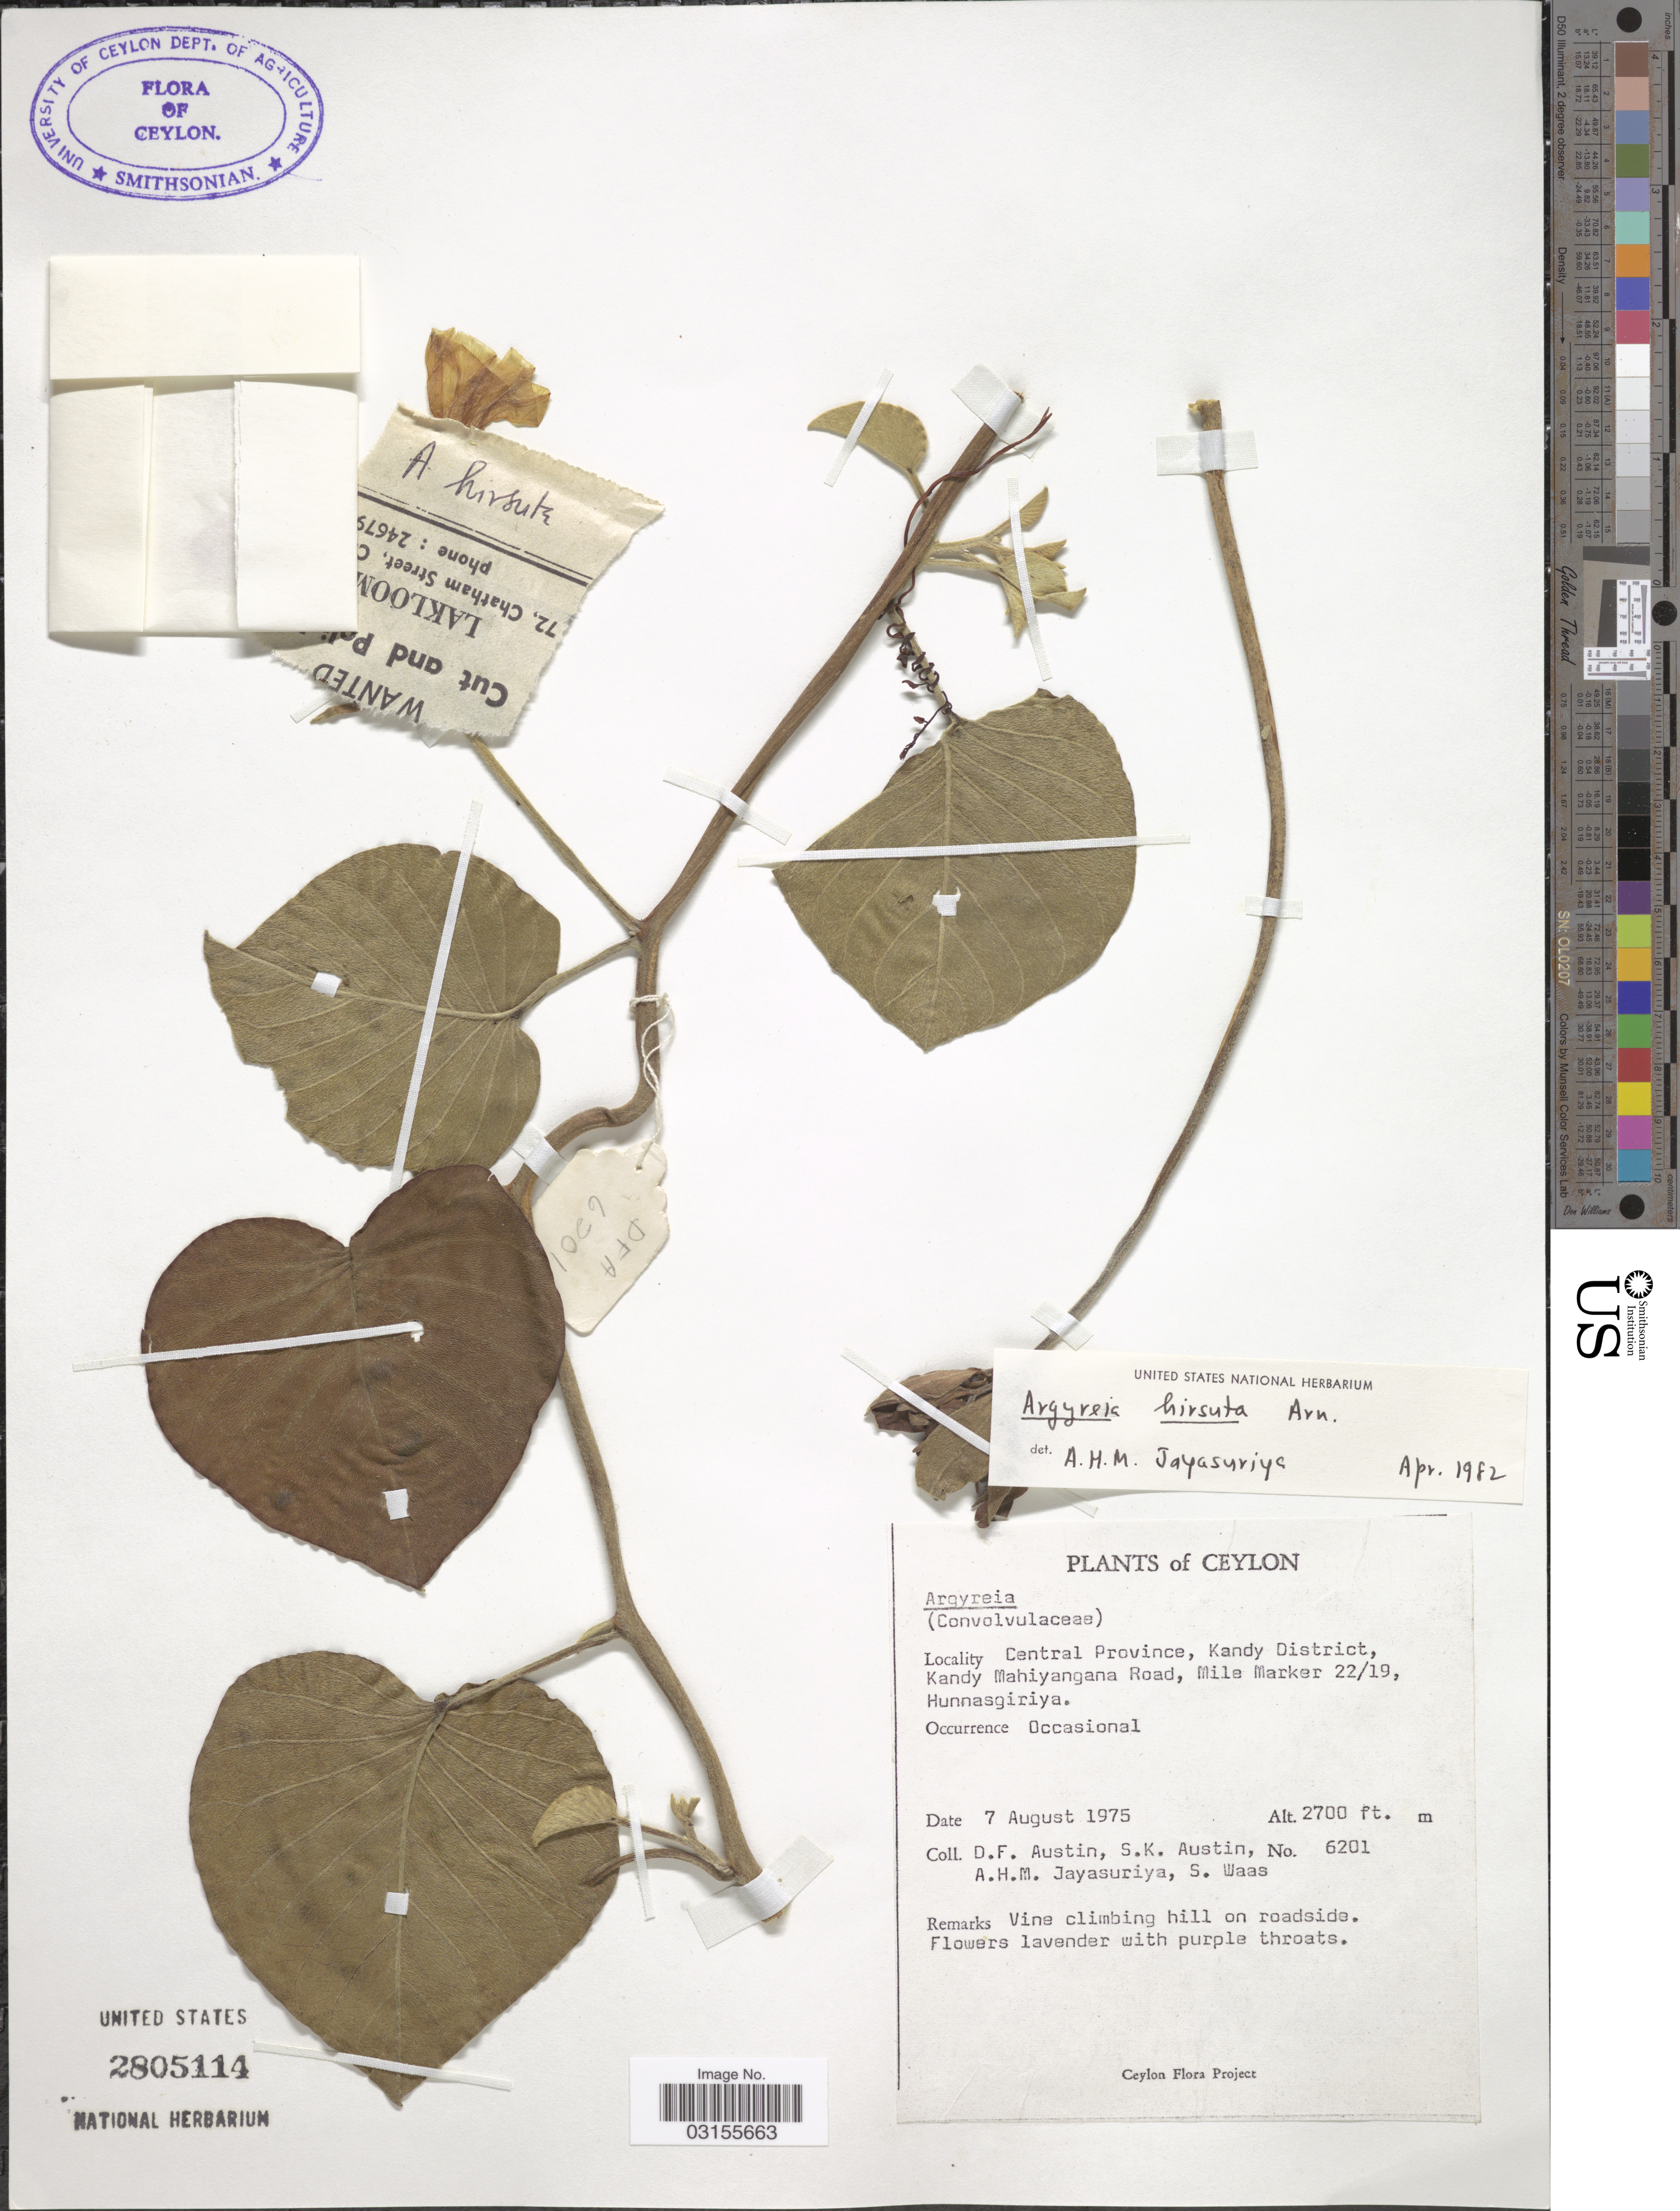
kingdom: Plantae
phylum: Tracheophyta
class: Magnoliopsida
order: Solanales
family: Convolvulaceae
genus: Argyreia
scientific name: Argyreia hirsuta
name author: Arn.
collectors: D. Austin, S. Austin, A. H. Jayasuriya & S. Waas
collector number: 6201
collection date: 1975-08-07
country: Sri Lanka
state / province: Central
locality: Ceylon. Kandy District, Kandy Mahiyangana Road, Mile Marker 22/19, Hunnasgiriya.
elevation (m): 823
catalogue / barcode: US 2805114